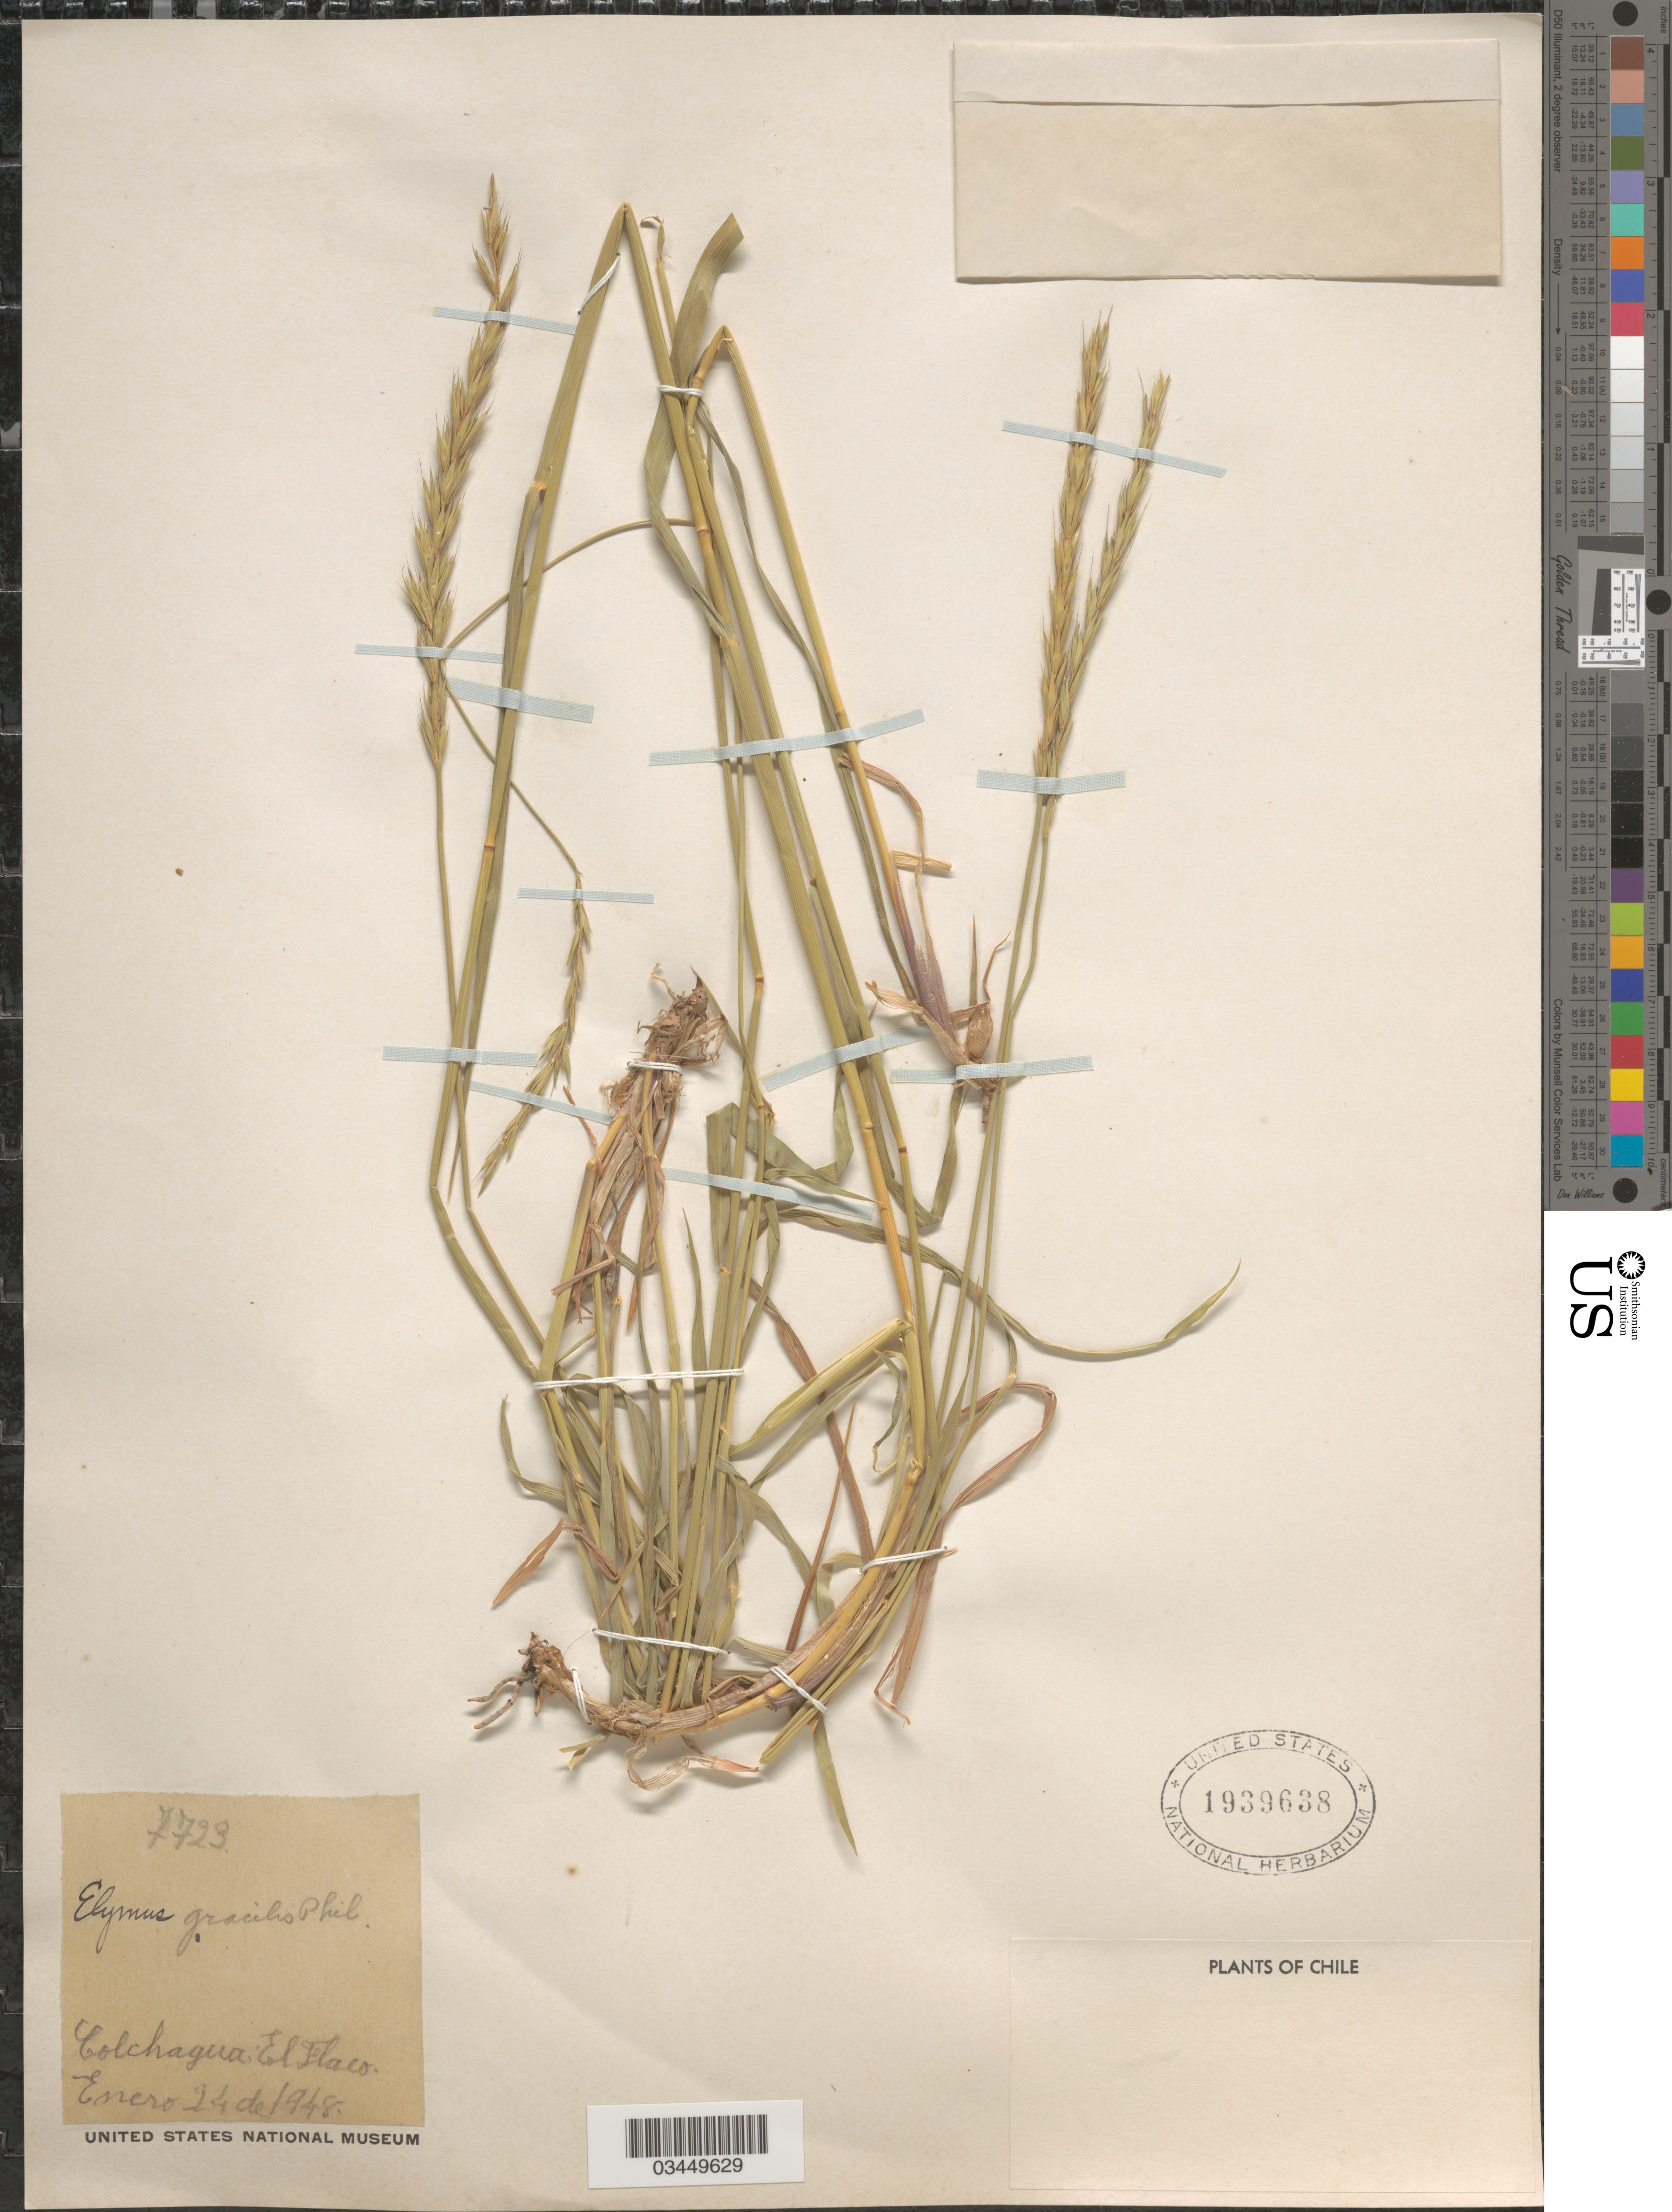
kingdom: Plantae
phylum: Tracheophyta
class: Liliopsida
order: Poales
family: Poaceae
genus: Elymus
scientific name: Elymus angulatus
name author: J. Presl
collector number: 7723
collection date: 1948-01-24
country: Chile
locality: Colchagua. El Flaco.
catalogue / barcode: US 1939638